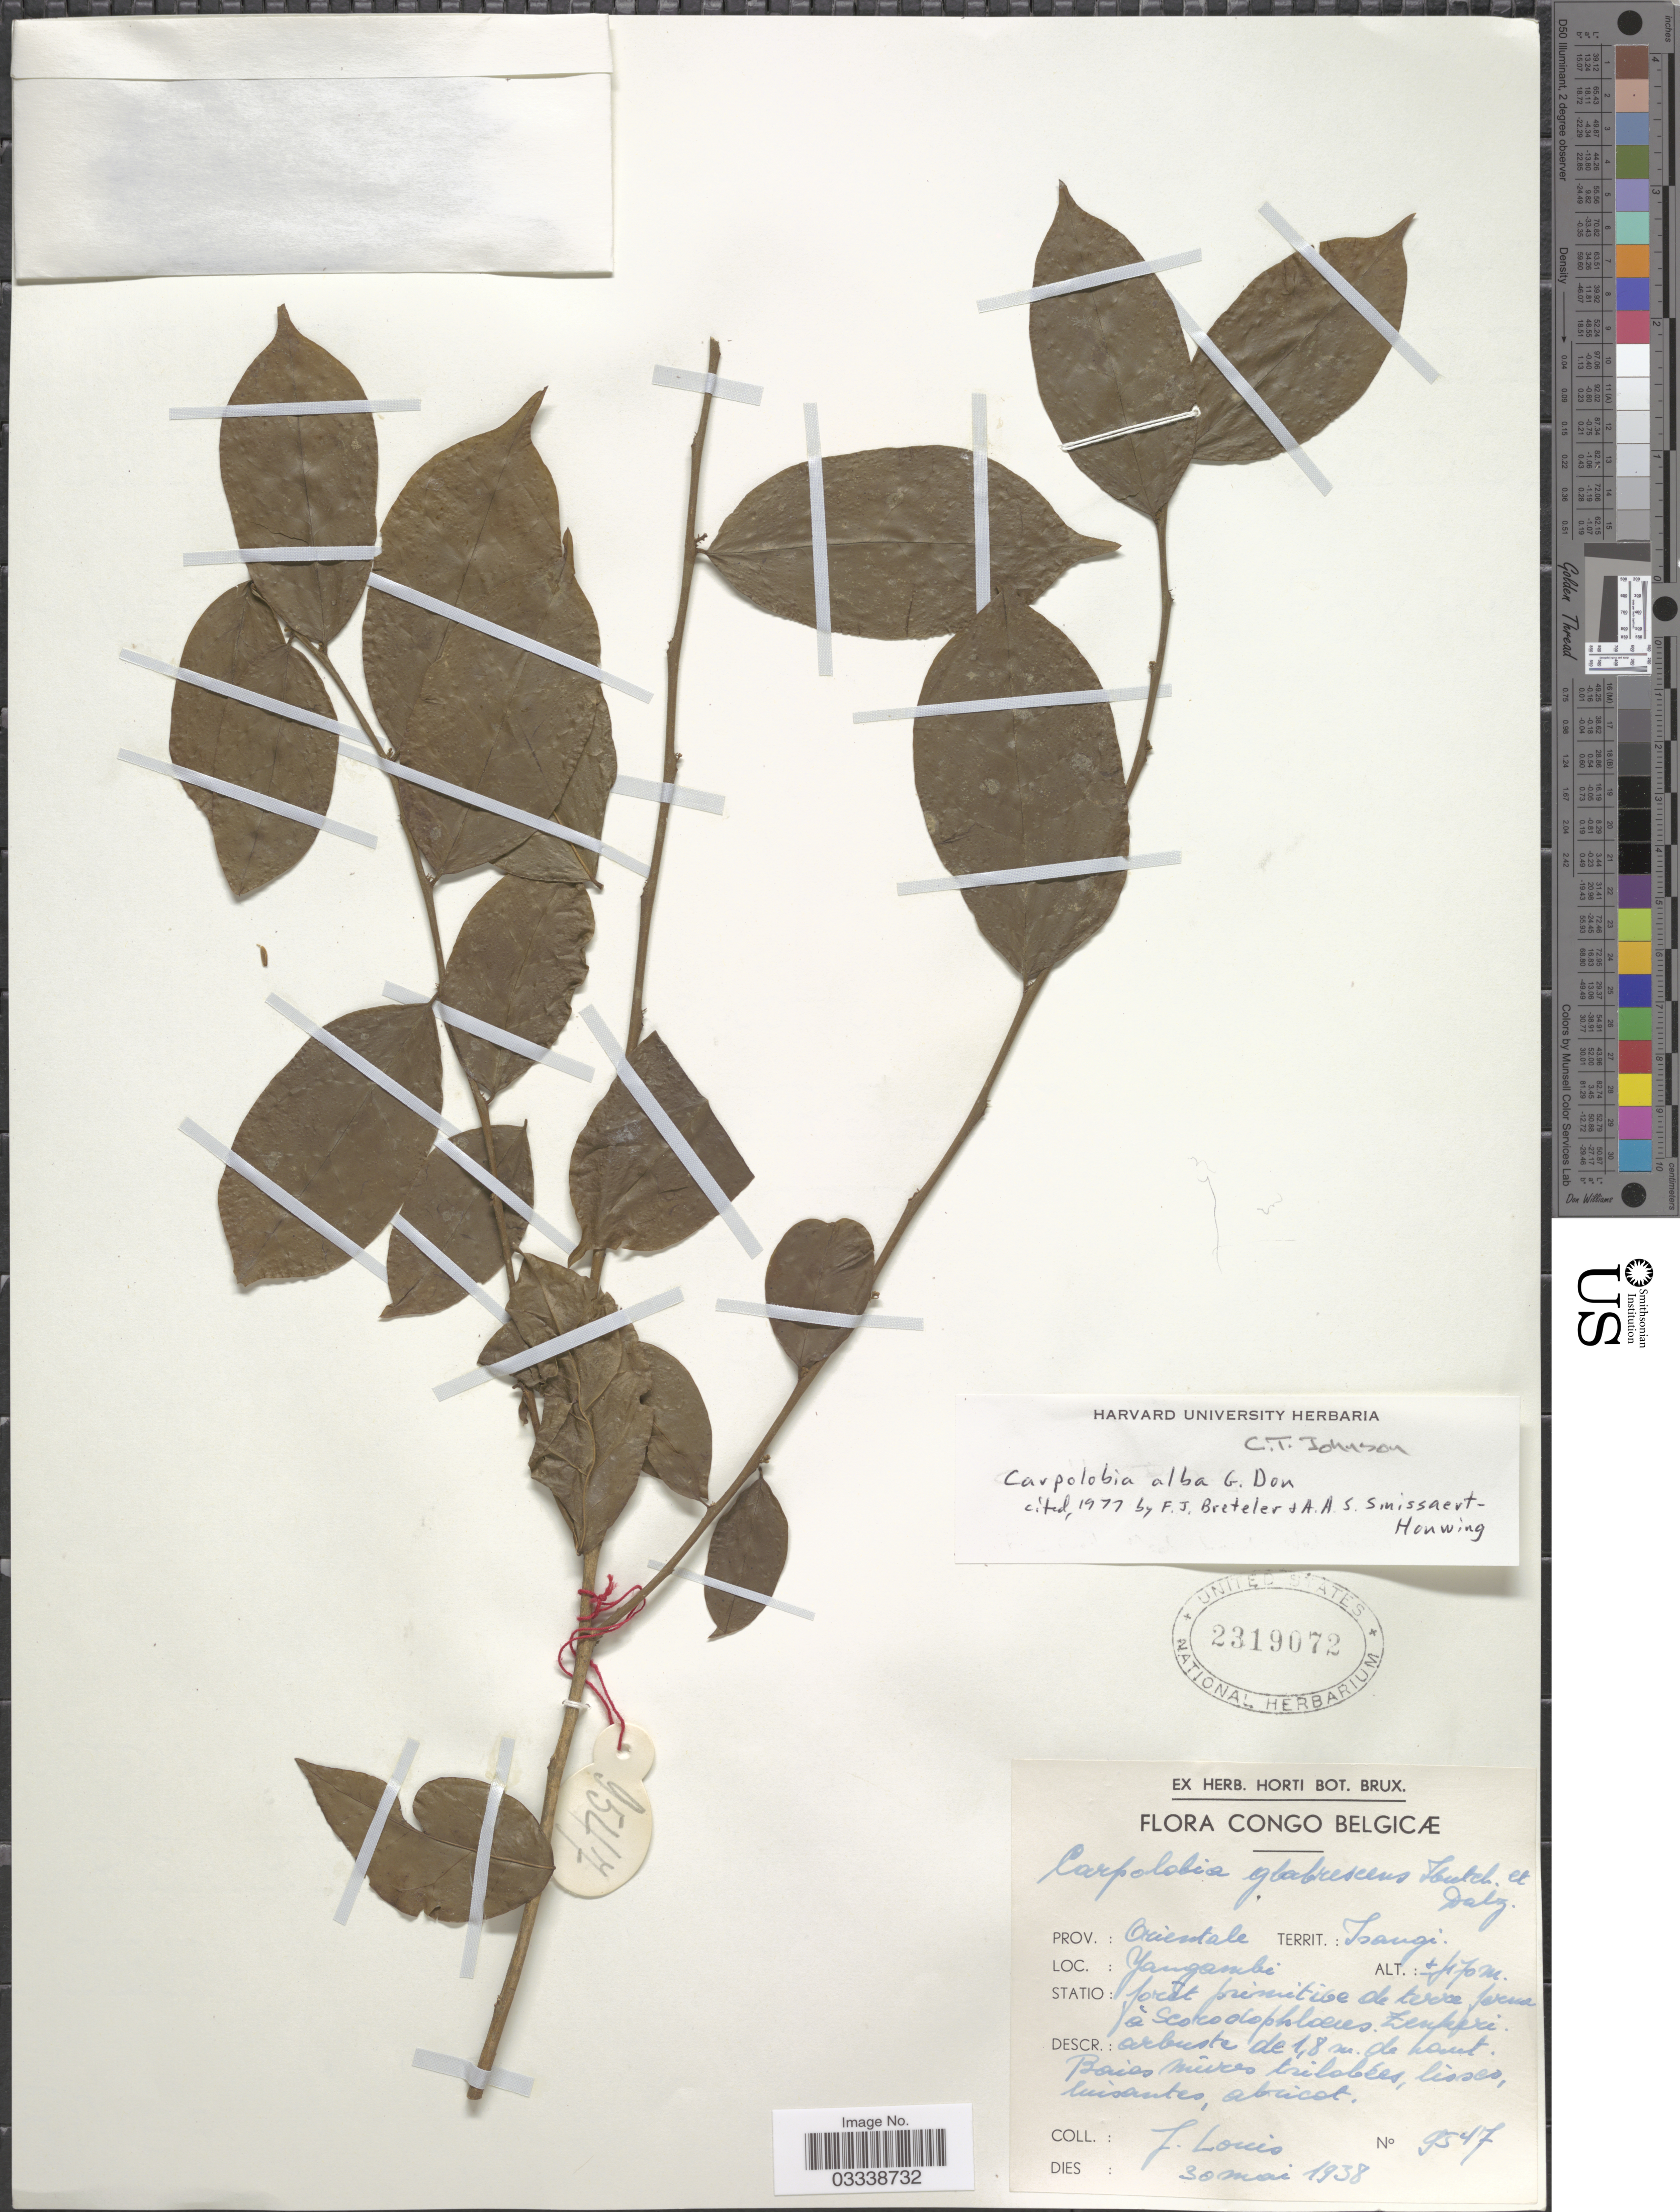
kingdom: Plantae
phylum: Tracheophyta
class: Magnoliopsida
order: Fabales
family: Polygalaceae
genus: Carpolobia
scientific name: Carpolobia alba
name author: G. Don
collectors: J. Louis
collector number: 9547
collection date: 1938-05-30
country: Congo, Democratic Republic of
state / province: Tshopo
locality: Congo Belgicæ. Territ.: Isangi. Yangambi.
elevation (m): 470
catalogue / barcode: US 2319072